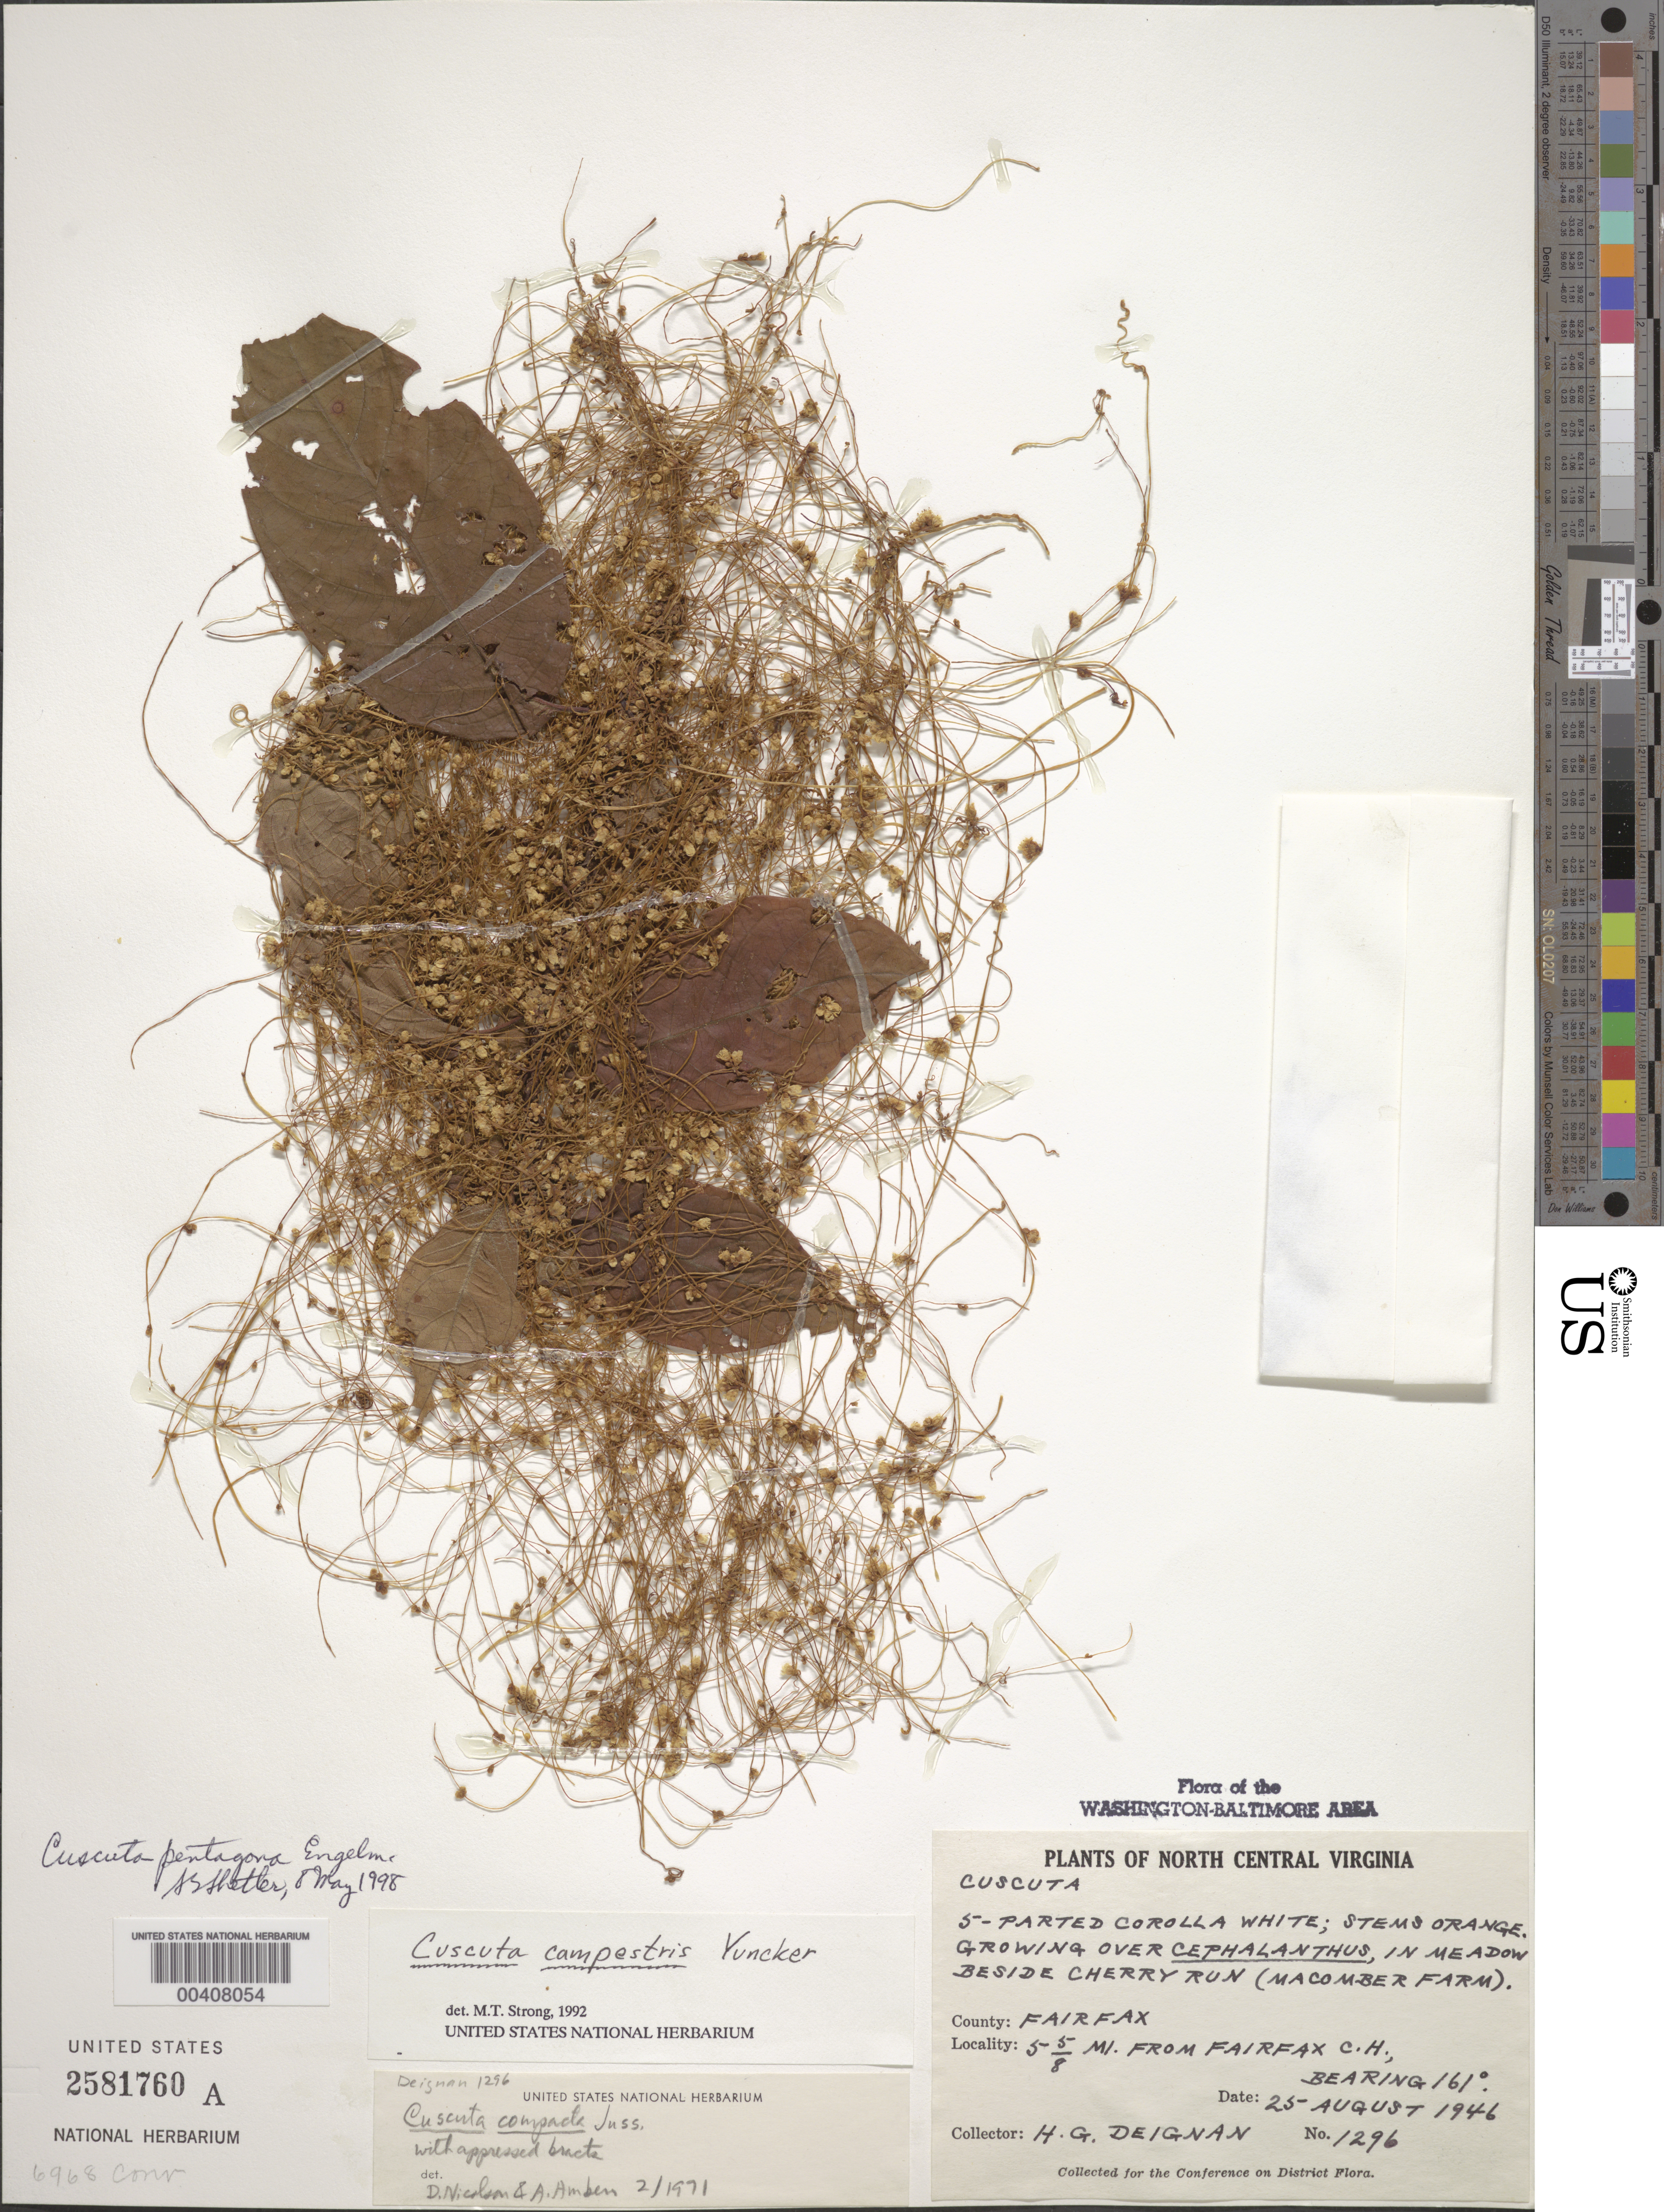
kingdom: Plantae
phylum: Tracheophyta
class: Magnoliopsida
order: Solanales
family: Convolvulaceae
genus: Cuscuta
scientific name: Cuscuta pentagona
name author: Engelm.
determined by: Nicolson, D. H.; Ambers, A.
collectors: H. Deignan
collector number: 1296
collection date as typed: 25 Aug 1946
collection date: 1946-08-25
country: United States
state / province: Virginia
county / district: Fairfax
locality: Bearing 161 Degrees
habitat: Growing over Cephalanthus, meadow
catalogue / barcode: US 2581760A